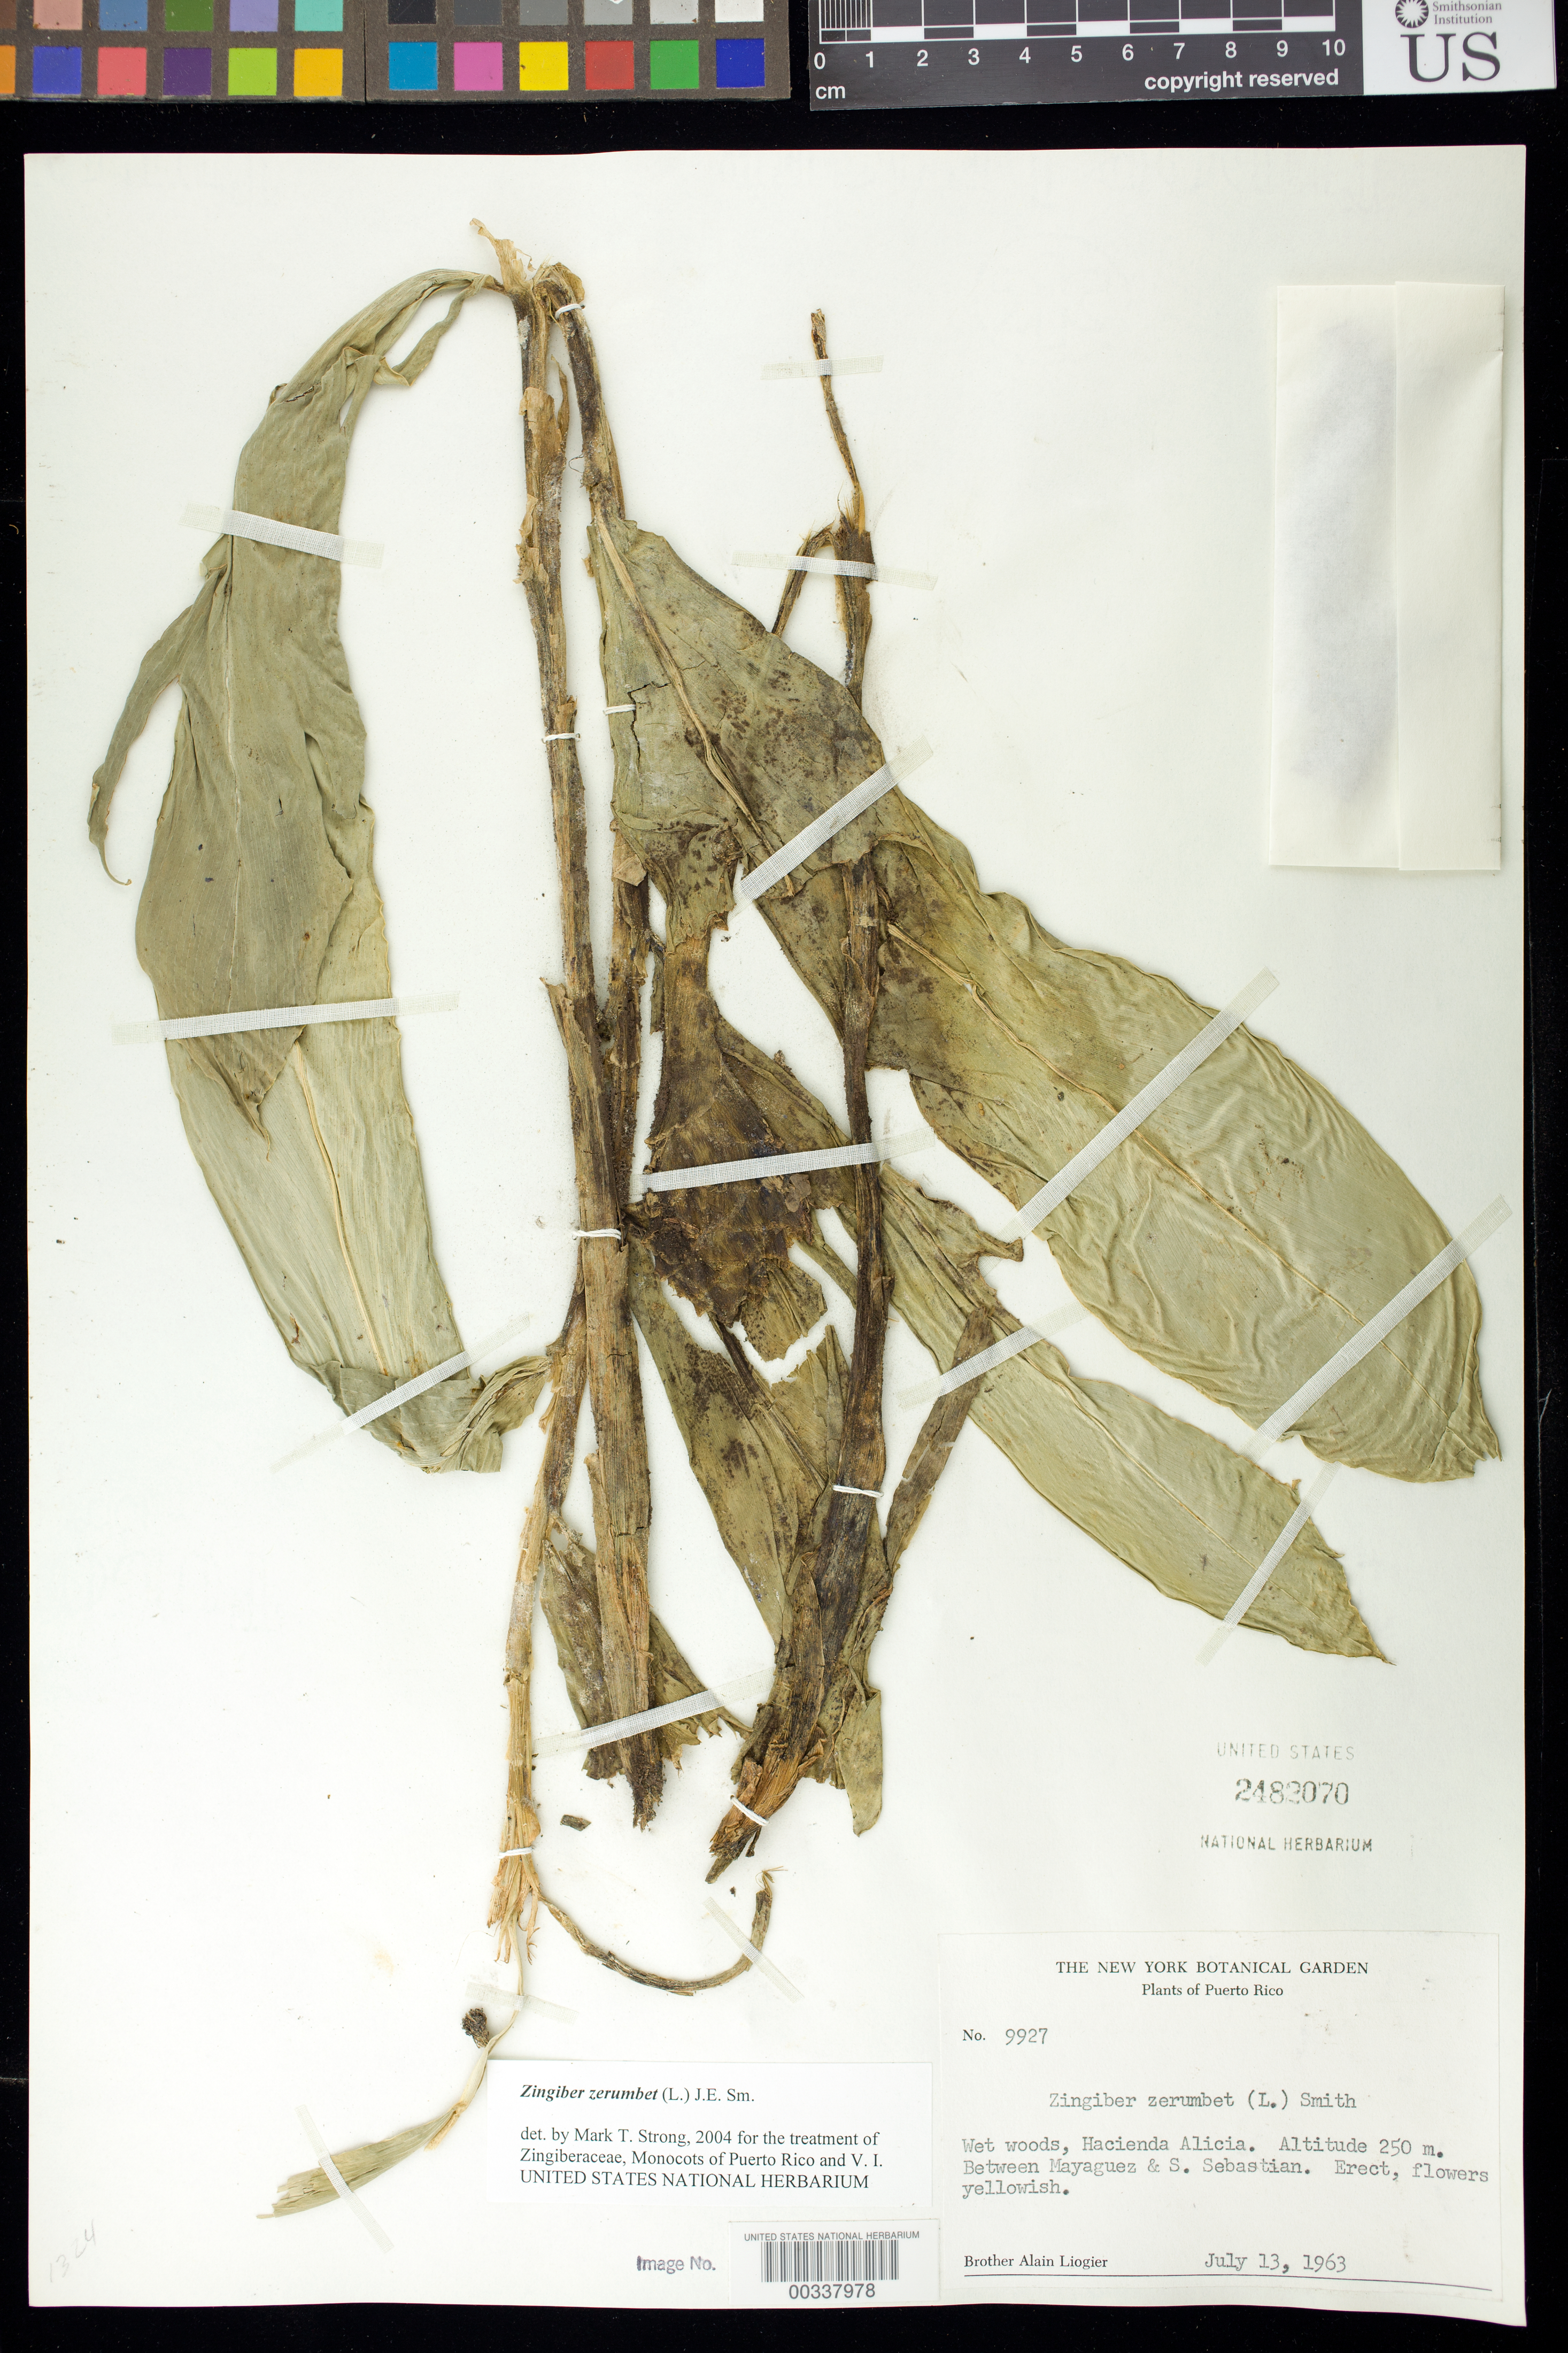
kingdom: Plantae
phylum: Tracheophyta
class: Liliopsida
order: Zingiberales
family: Zingiberaceae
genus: Zingiber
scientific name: Zingiber zerumbet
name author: (L.) Sm.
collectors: A. H. Liogier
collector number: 9927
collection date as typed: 13 Jul 1963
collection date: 1963-07-13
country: Puerto Rico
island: Greater Antilles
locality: Wet woods, Hacienda Alicia, between Mayaguez and S. Sebastian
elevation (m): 250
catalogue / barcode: US 2482070